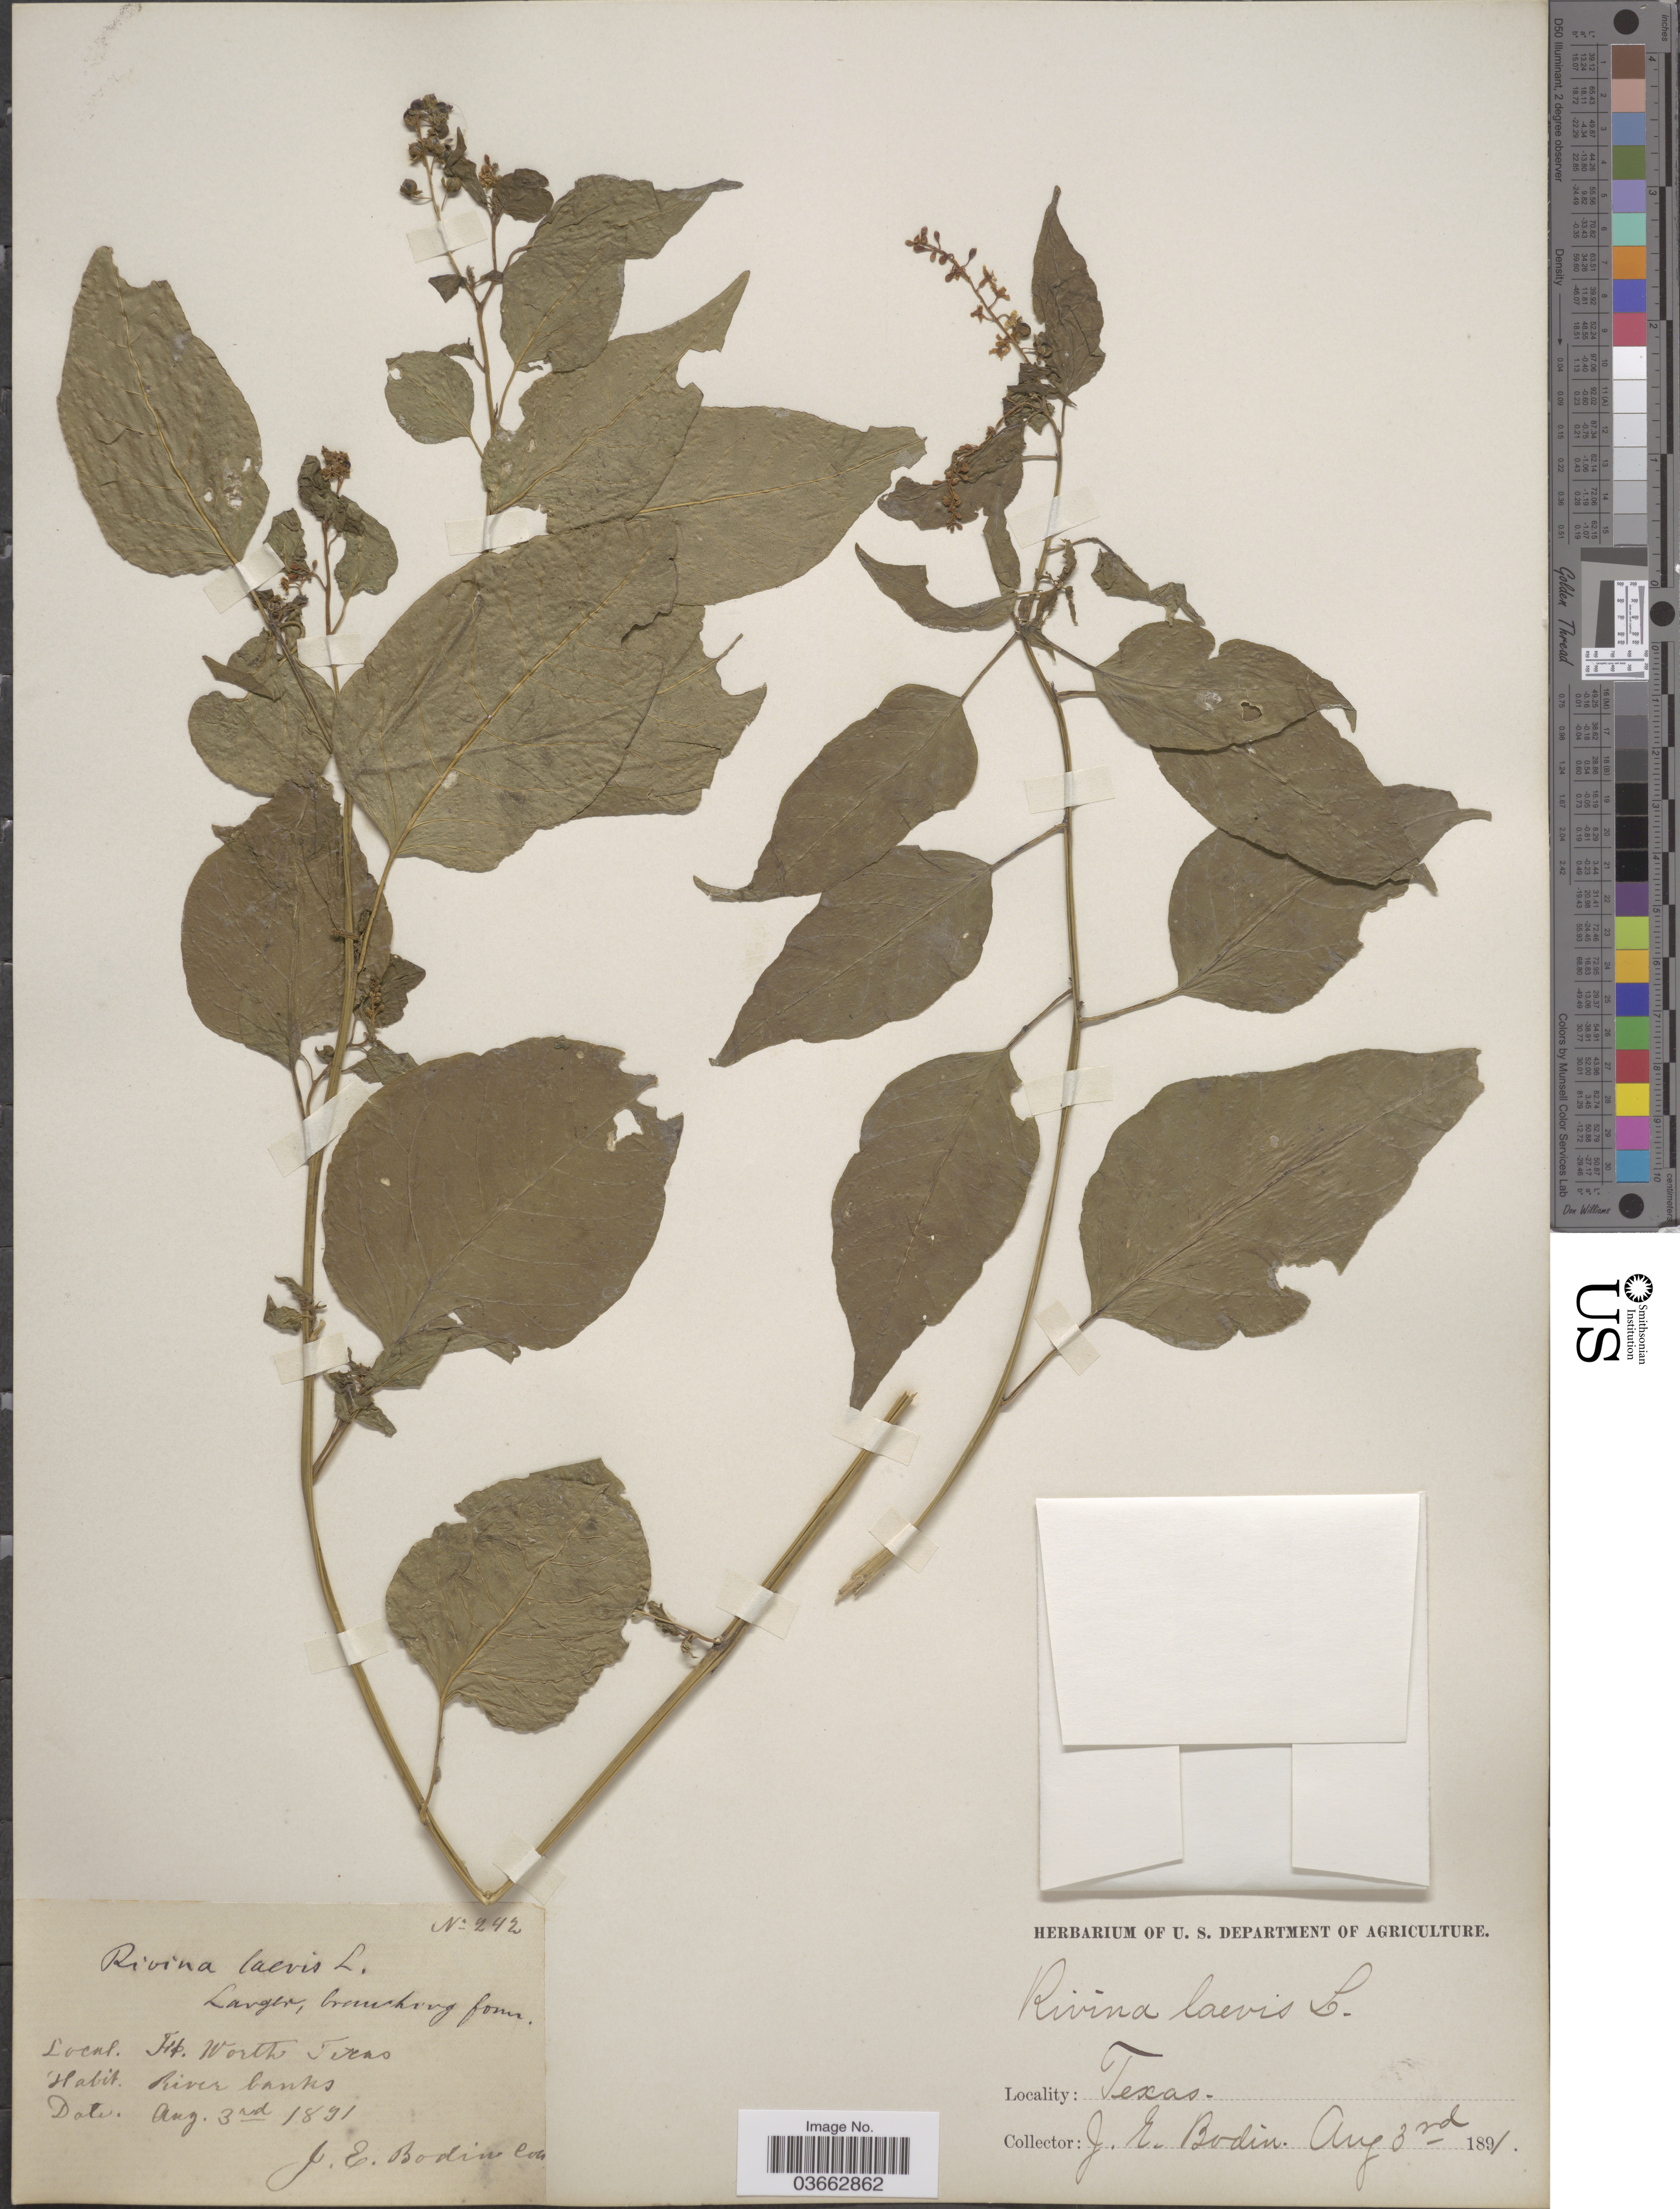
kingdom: Plantae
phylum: Tracheophyta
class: Magnoliopsida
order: Caryophyllales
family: Phytolaccaceae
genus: Rivina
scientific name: Rivina humilis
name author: L.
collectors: J. E. Bodin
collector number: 242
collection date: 1891-08-03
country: United States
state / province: Texas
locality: Ft. Worth.